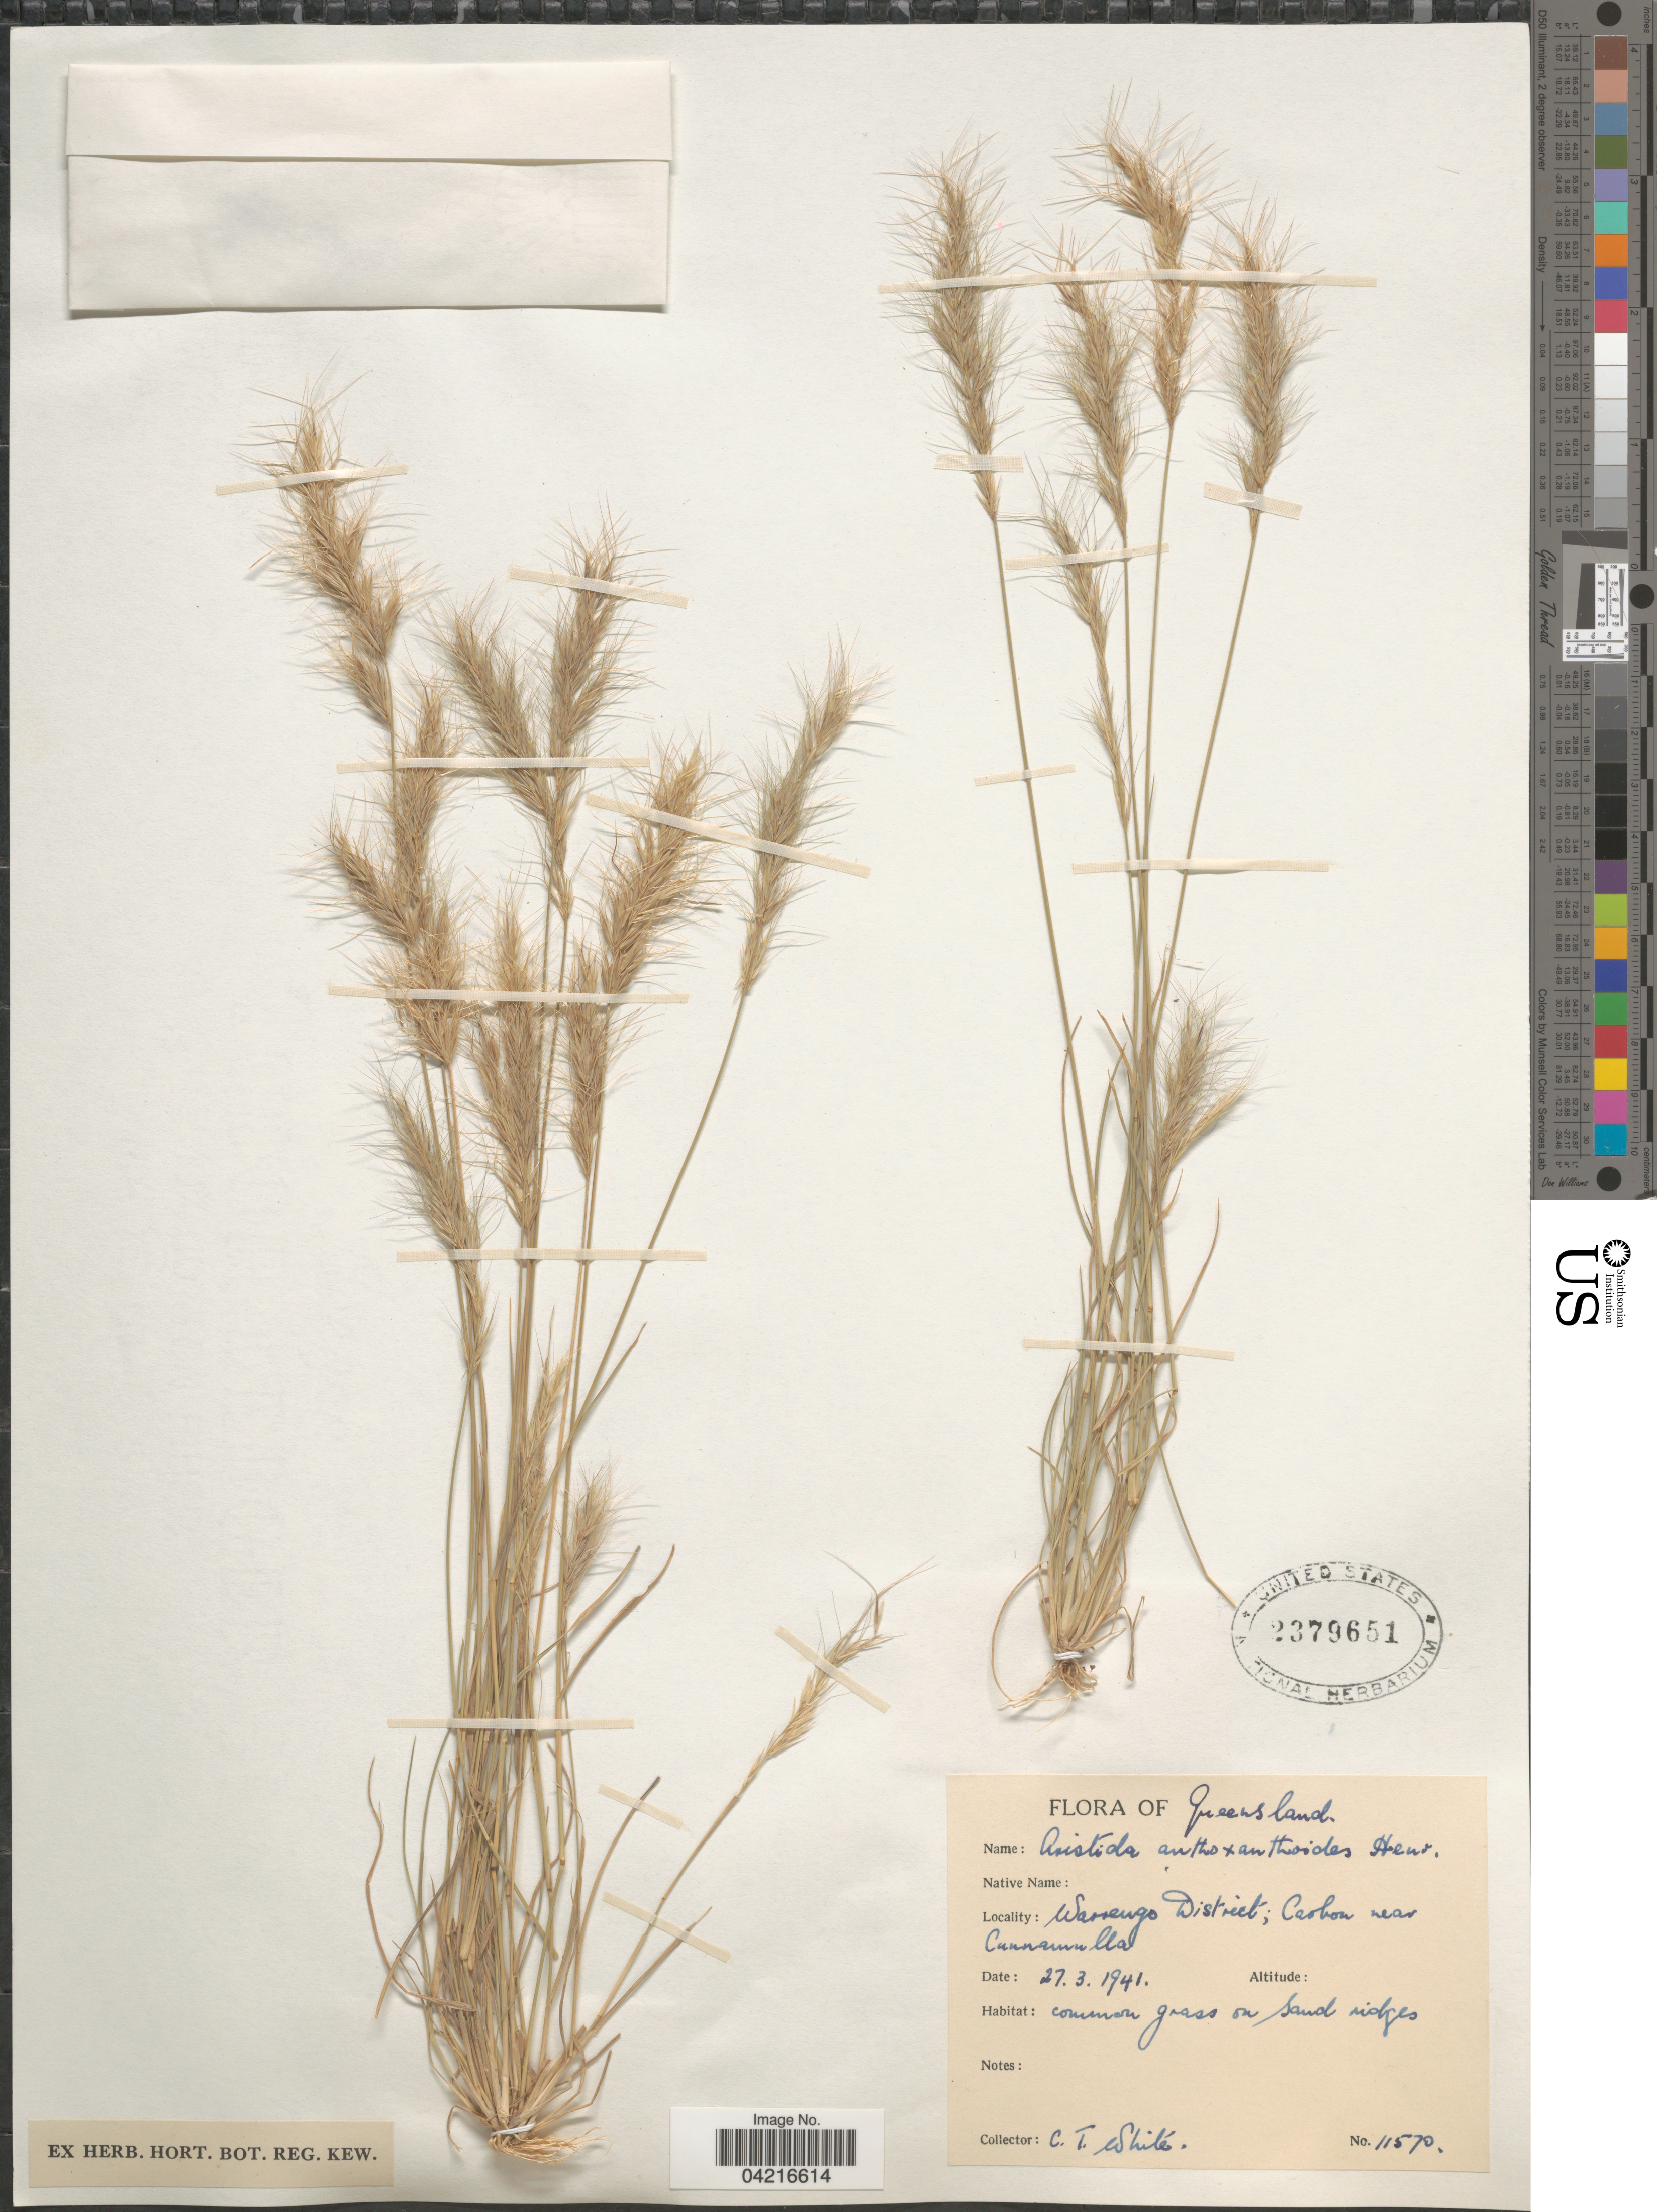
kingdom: Plantae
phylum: Tracheophyta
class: Liliopsida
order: Poales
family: Poaceae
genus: Aristida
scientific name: Aristida anthoxanthoides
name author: (Domin) Henr.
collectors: C. T. White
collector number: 11570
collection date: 1941-03-27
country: Australia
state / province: Queensland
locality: Warrengo [Warrego] District; Casbon near Cunnamulla. Common grass on sand ridges.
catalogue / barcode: US 2379651